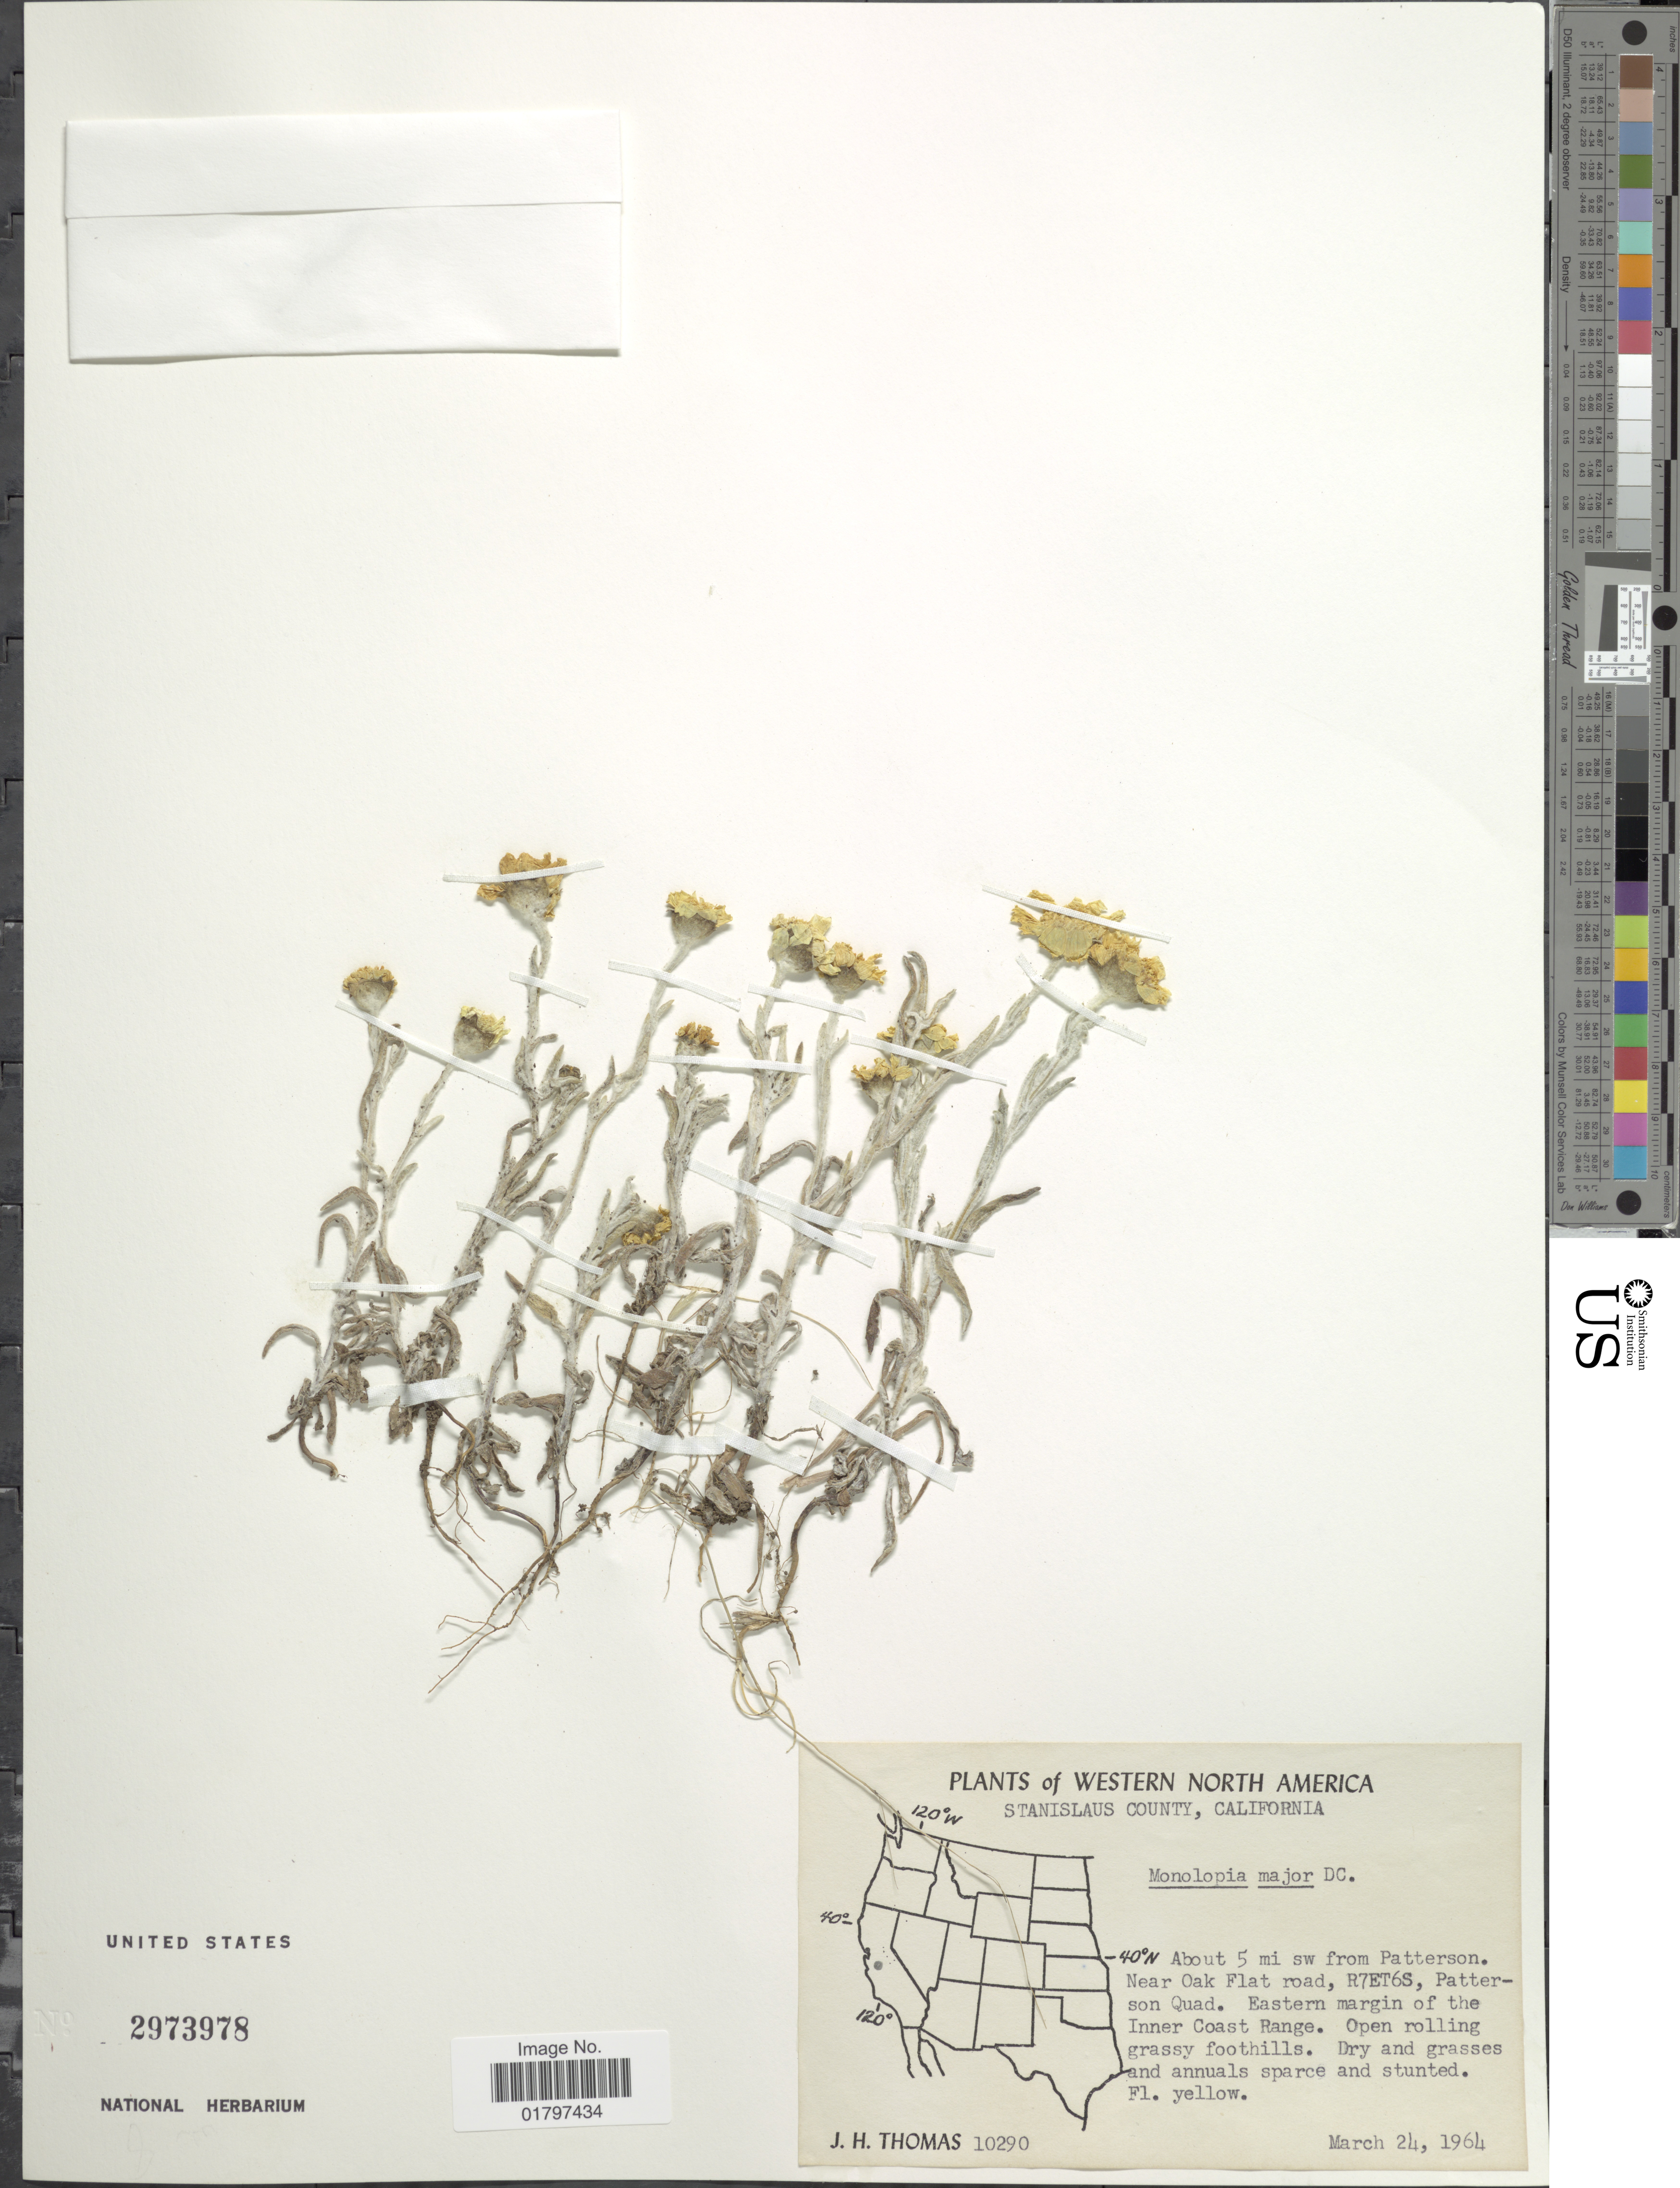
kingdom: Plantae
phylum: Tracheophyta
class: Magnoliopsida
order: Asterales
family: Asteraceae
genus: Monolopia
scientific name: Monolopia major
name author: DC.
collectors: J. H. Thomas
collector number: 10290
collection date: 1964-03-24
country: United States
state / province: California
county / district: Stanislaus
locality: Western North America. Stanislaus County. About 5 mi sw from Patterson. Near Oak Flat road, R7ET6S, Patterson Quad. Eastern margin of the Inner Coast Range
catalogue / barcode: US 2973978